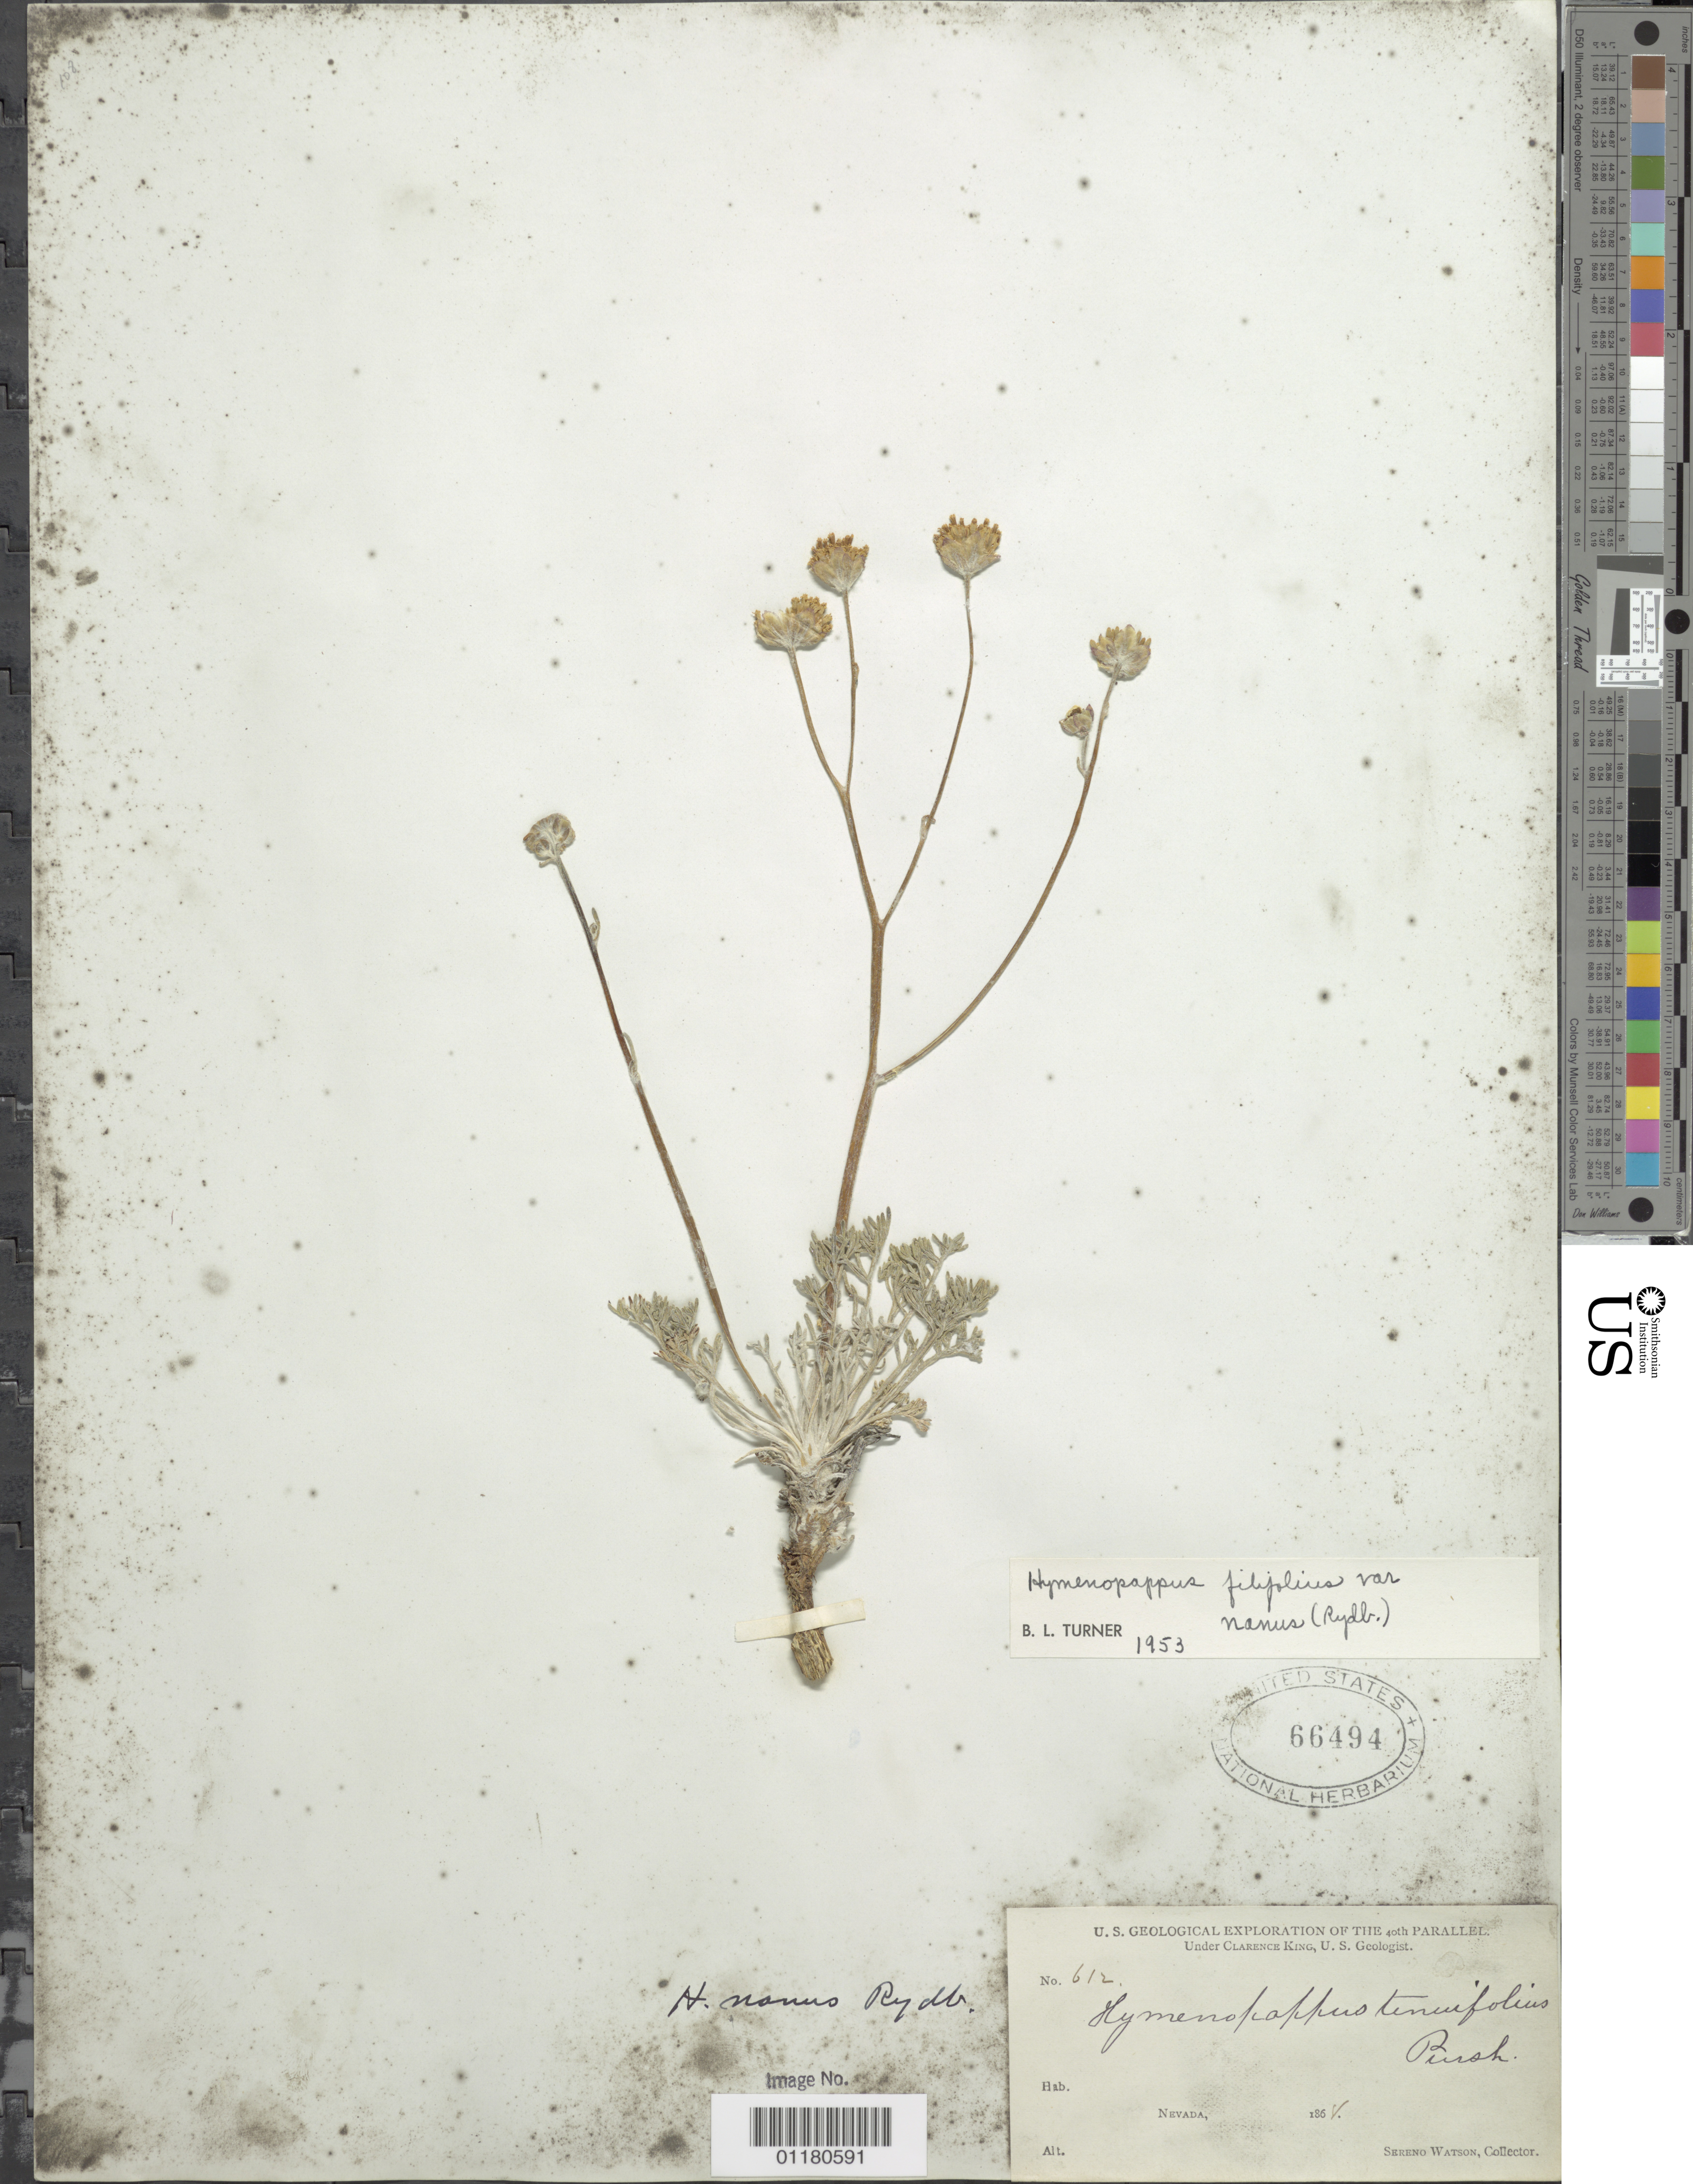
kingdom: Plantae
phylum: Tracheophyta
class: Magnoliopsida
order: Asterales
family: Asteraceae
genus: Hymenopappus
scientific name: Hymenopappus filifolius var. nanus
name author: (Ryd.) B.L. Turner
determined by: Turner, B. L.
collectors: S. Watson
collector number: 612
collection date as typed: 1868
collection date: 1868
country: United States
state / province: Nevada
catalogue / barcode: US 66494